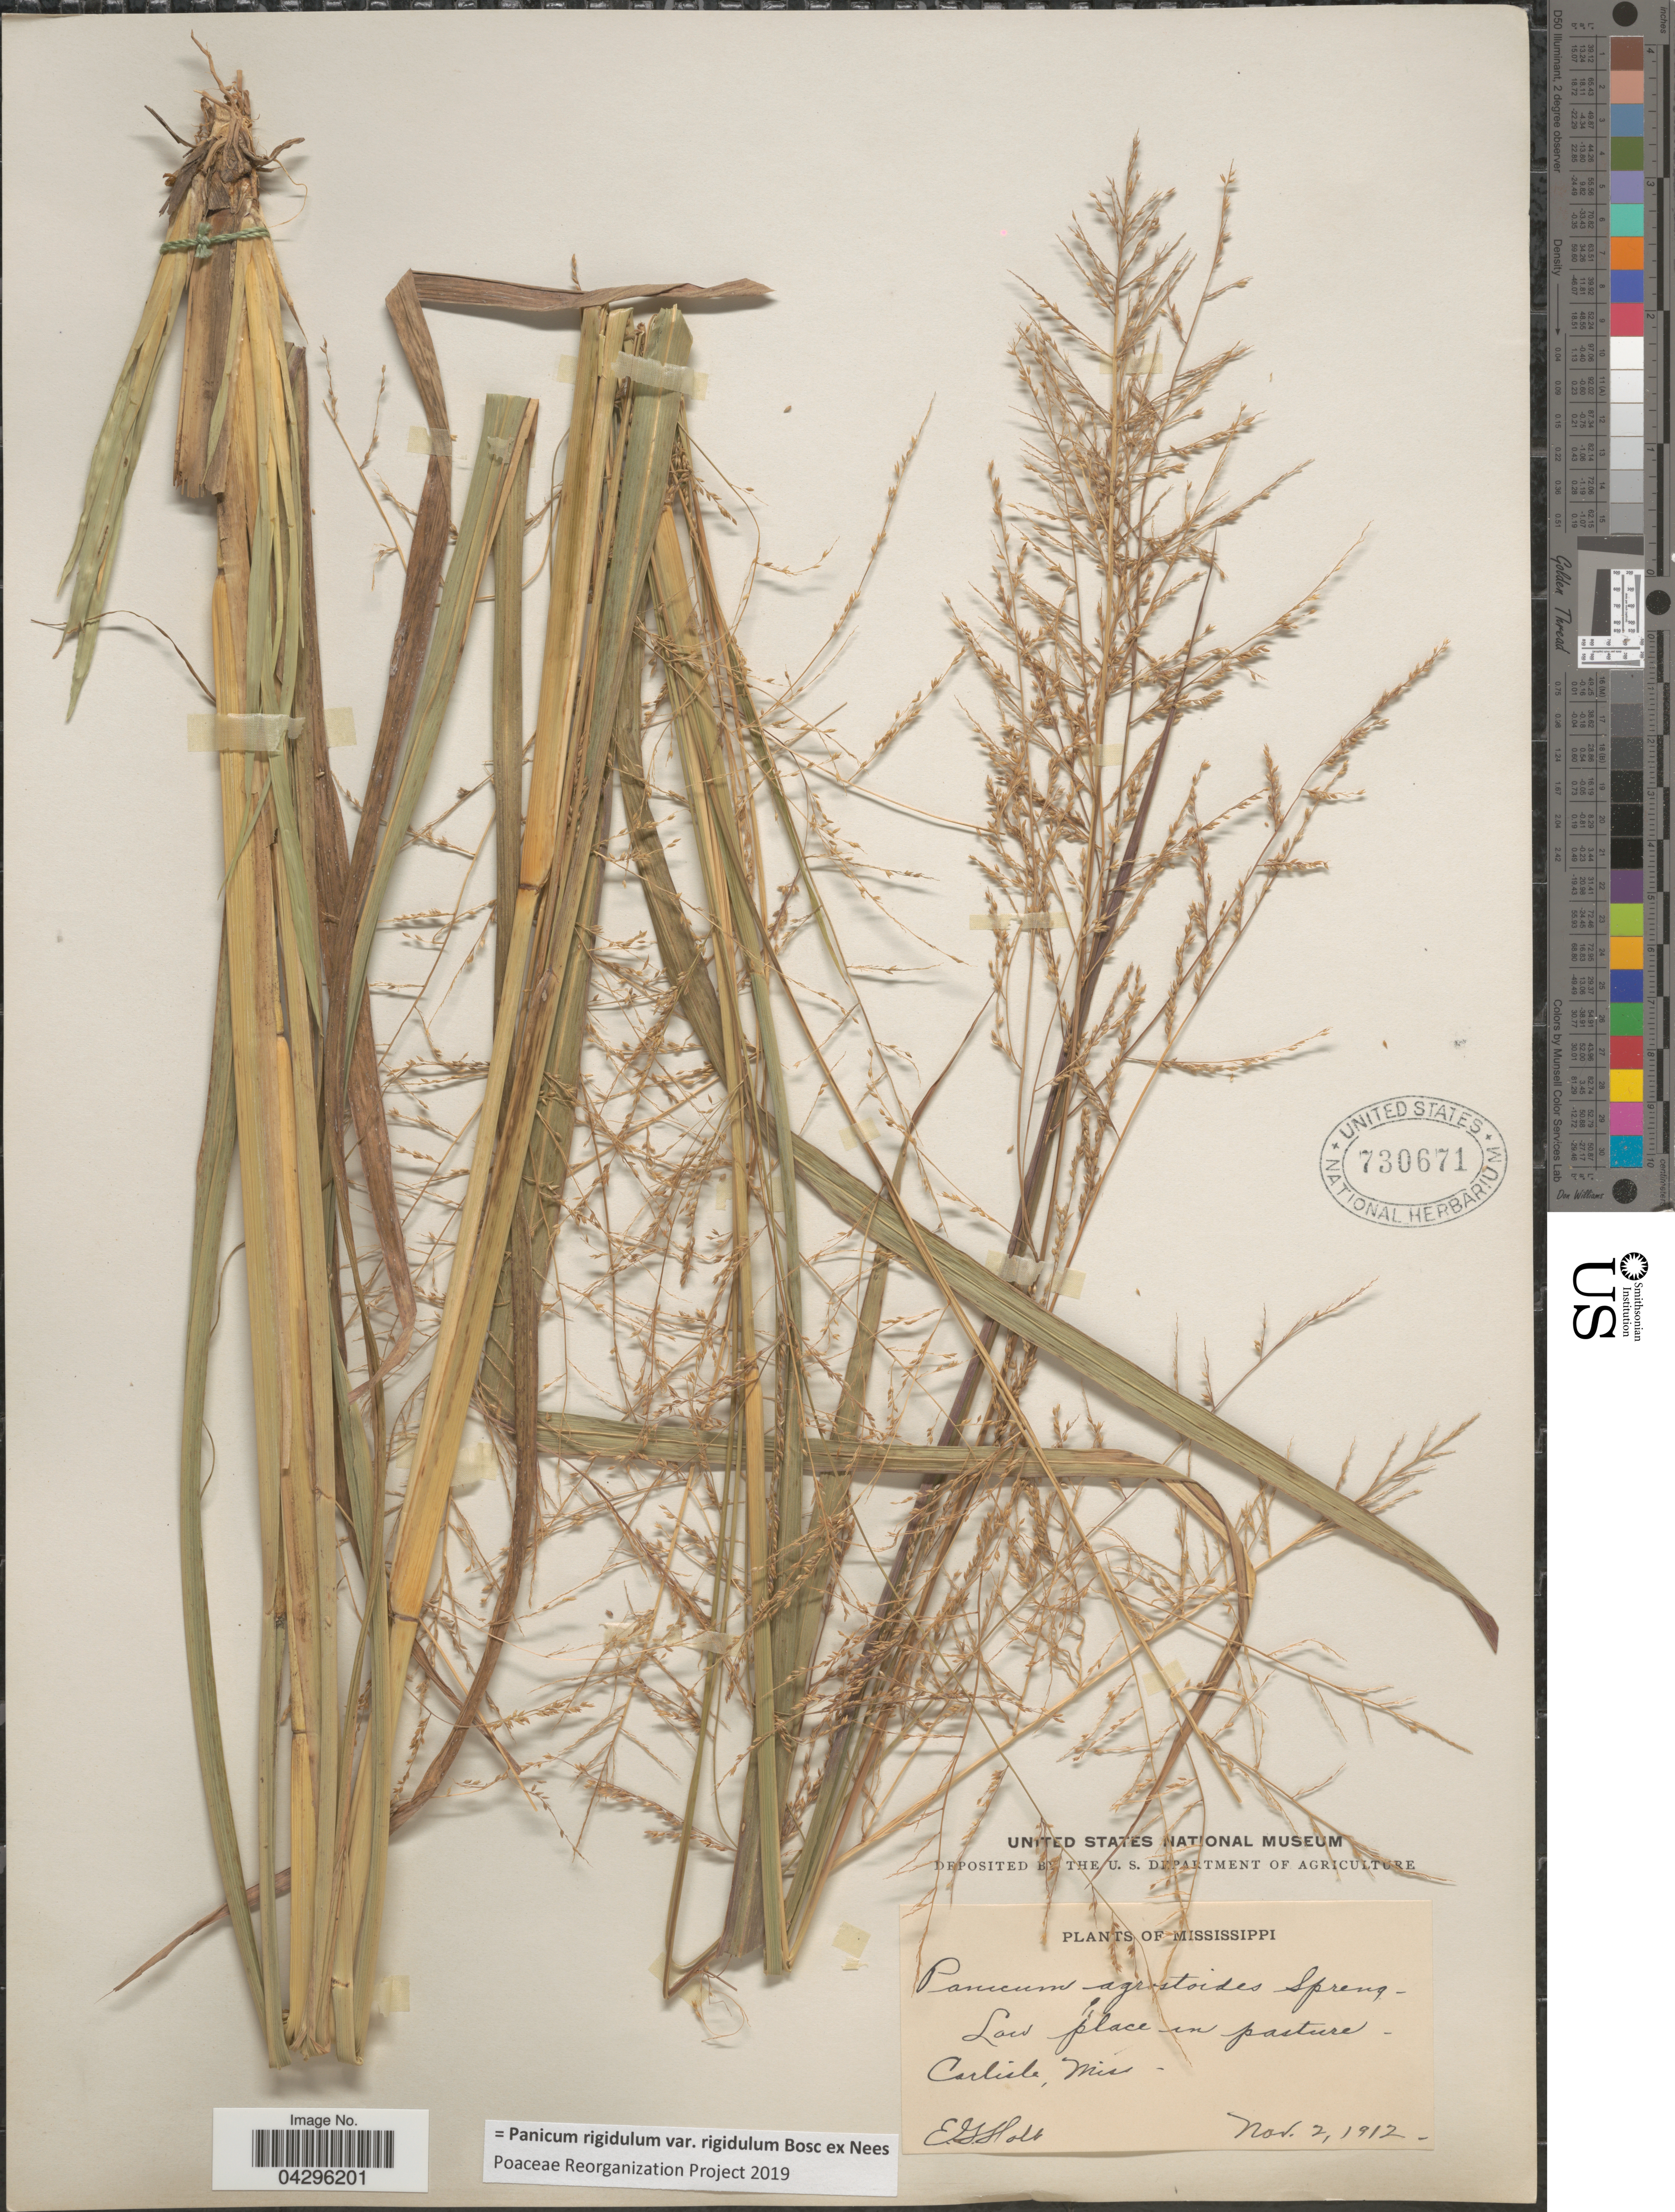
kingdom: Plantae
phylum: Tracheophyta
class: Liliopsida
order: Poales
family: Poaceae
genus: Panicum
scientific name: Panicum rigidulum var. rigidulum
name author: Bosc ex Nees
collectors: E. G. Holt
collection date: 1912-11-02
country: United States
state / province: Mississippi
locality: Low place in pasture - Carlisle.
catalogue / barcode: US 730671